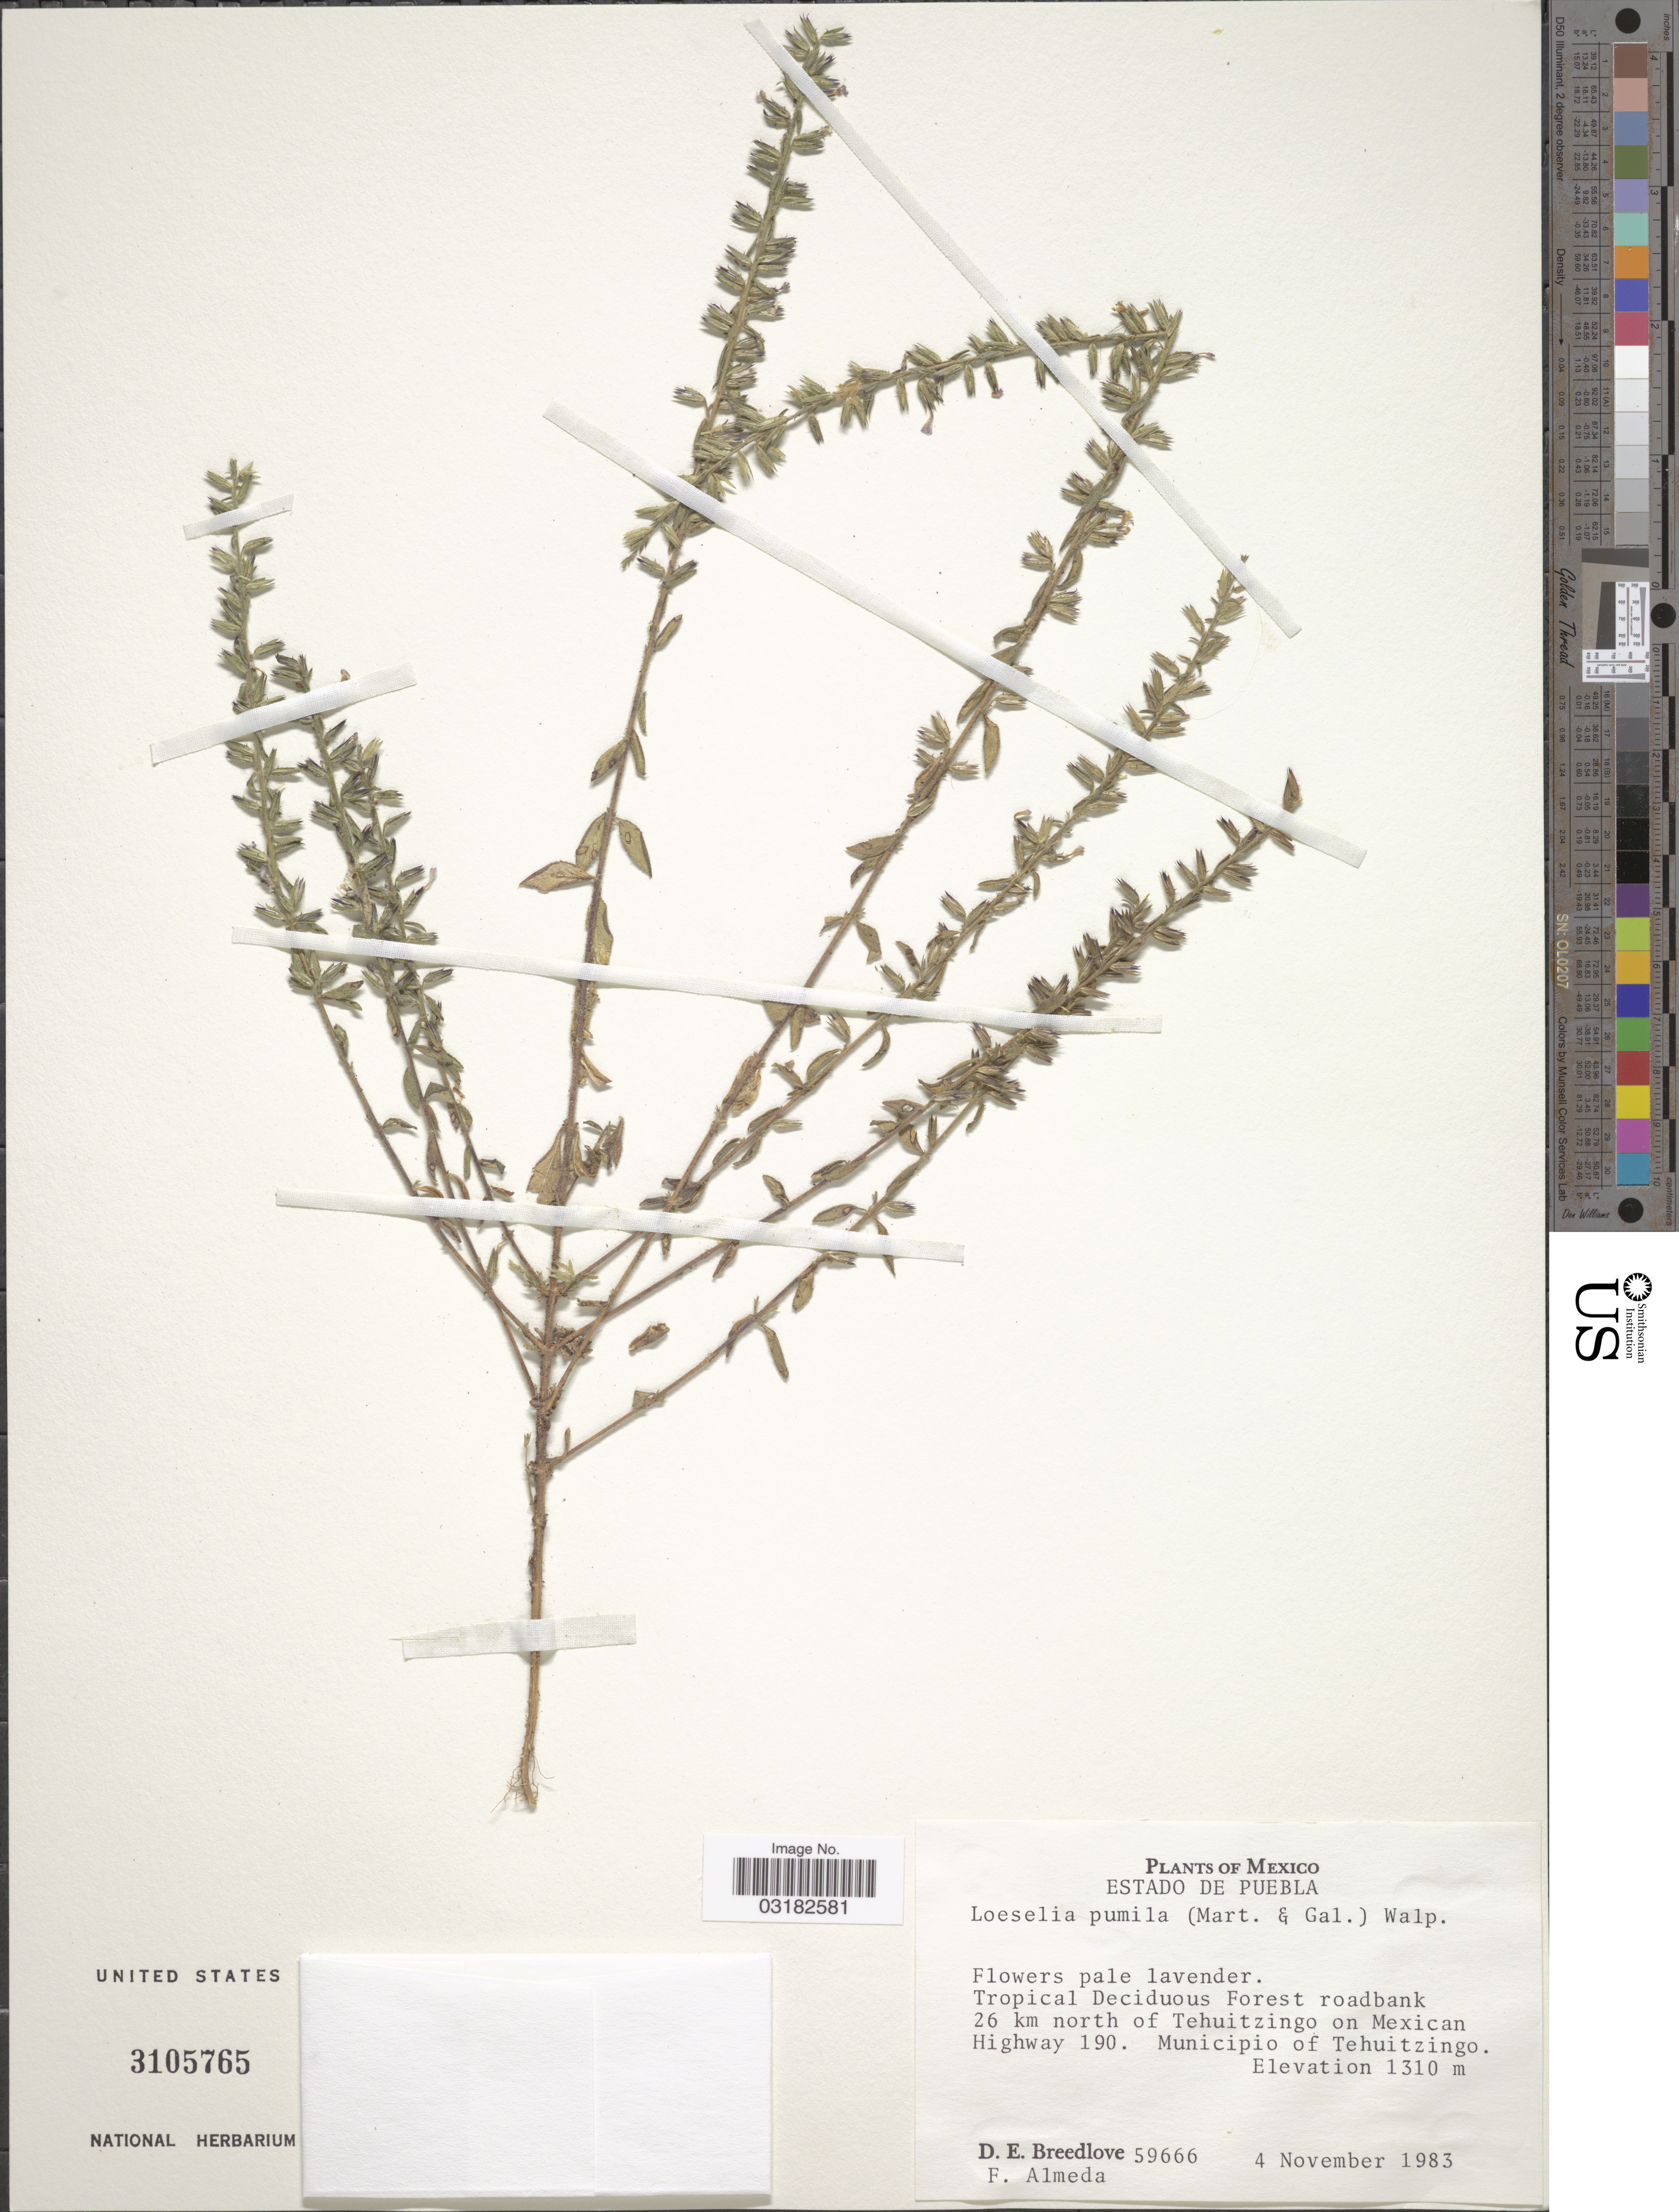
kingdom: Plantae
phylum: Tracheophyta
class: Magnoliopsida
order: Ericales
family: Polemoniaceae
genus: Loeselia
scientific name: Loeselia pumila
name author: (M. Martens & Galeotti) Walp.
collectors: D. E. Breedlove & F. Almeda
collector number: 59666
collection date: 1983-11-04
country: Mexico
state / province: Puebla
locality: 26 km north of Tehuitzingo on Mexican Highway 190. Municipio of Tehuitzingo.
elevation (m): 1310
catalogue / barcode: US 3105765